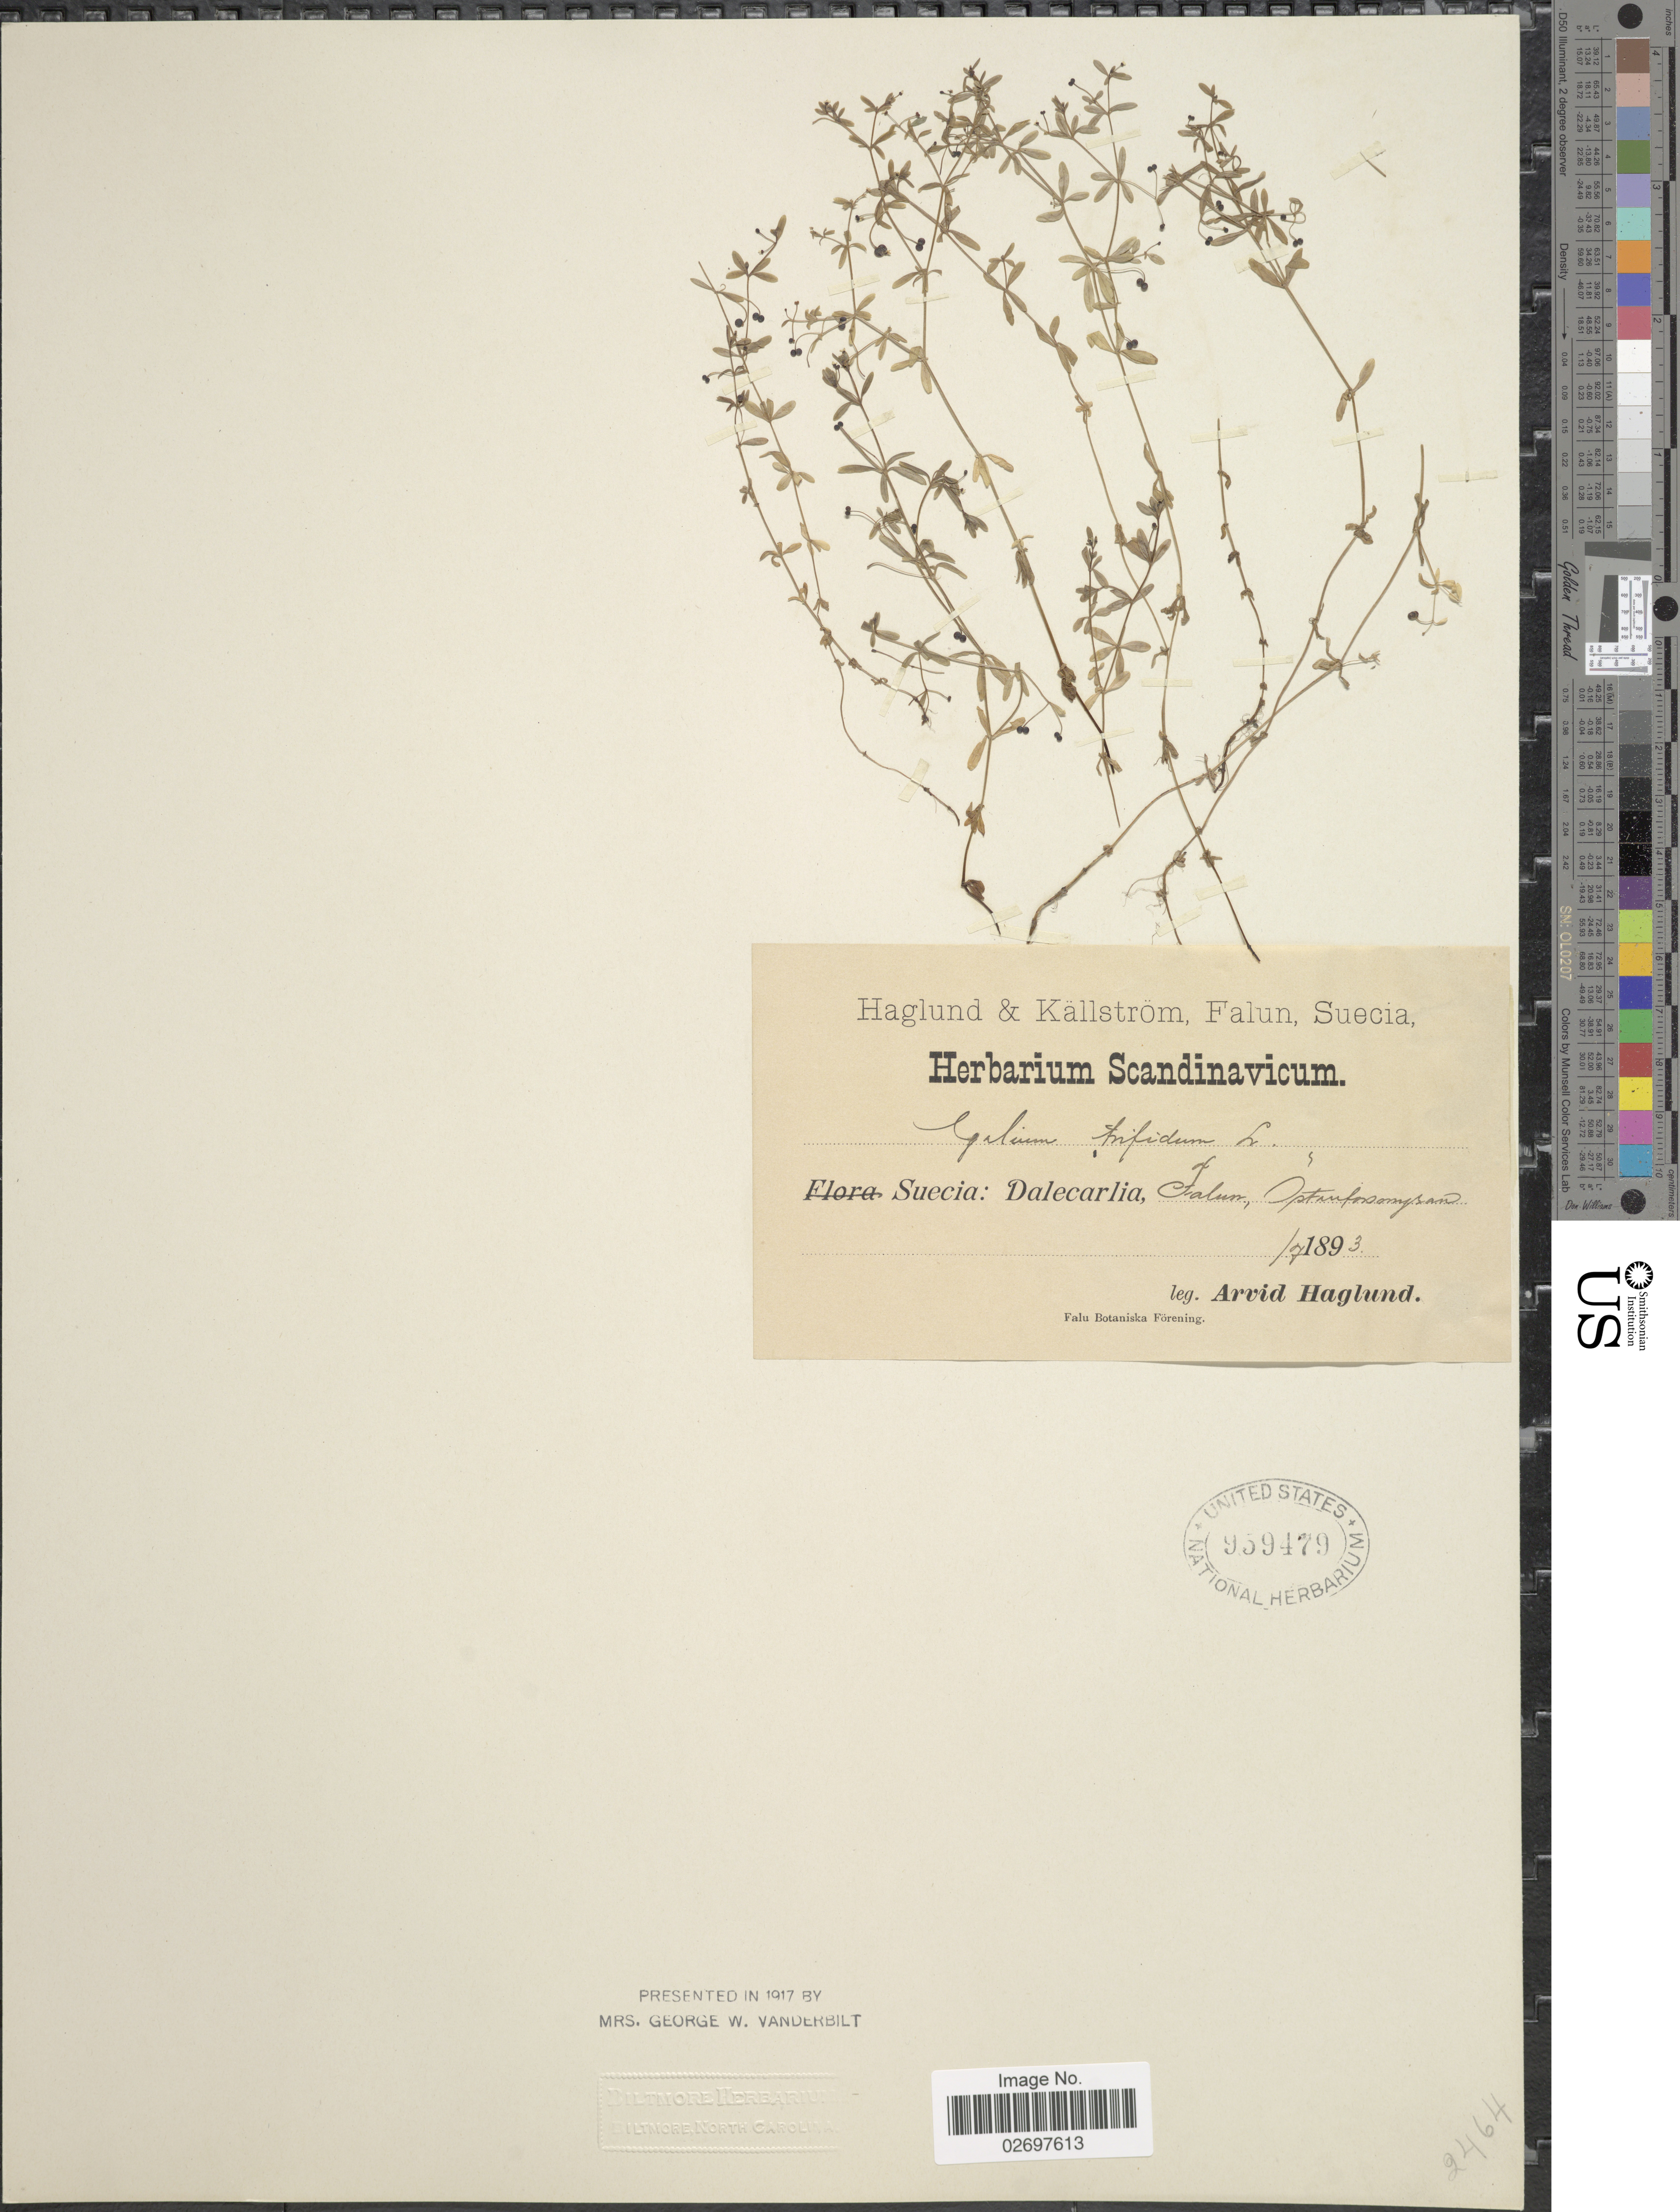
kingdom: Plantae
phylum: Tracheophyta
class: Magnoliopsida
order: Gentianales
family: Rubiaceae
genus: Galium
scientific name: Galium trifidum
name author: L.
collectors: A. Haglund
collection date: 1893-07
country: Sweden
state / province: Dalarna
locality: Suecia: Dalecarlia, Falun, Östanfors myran.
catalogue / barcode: US 959479